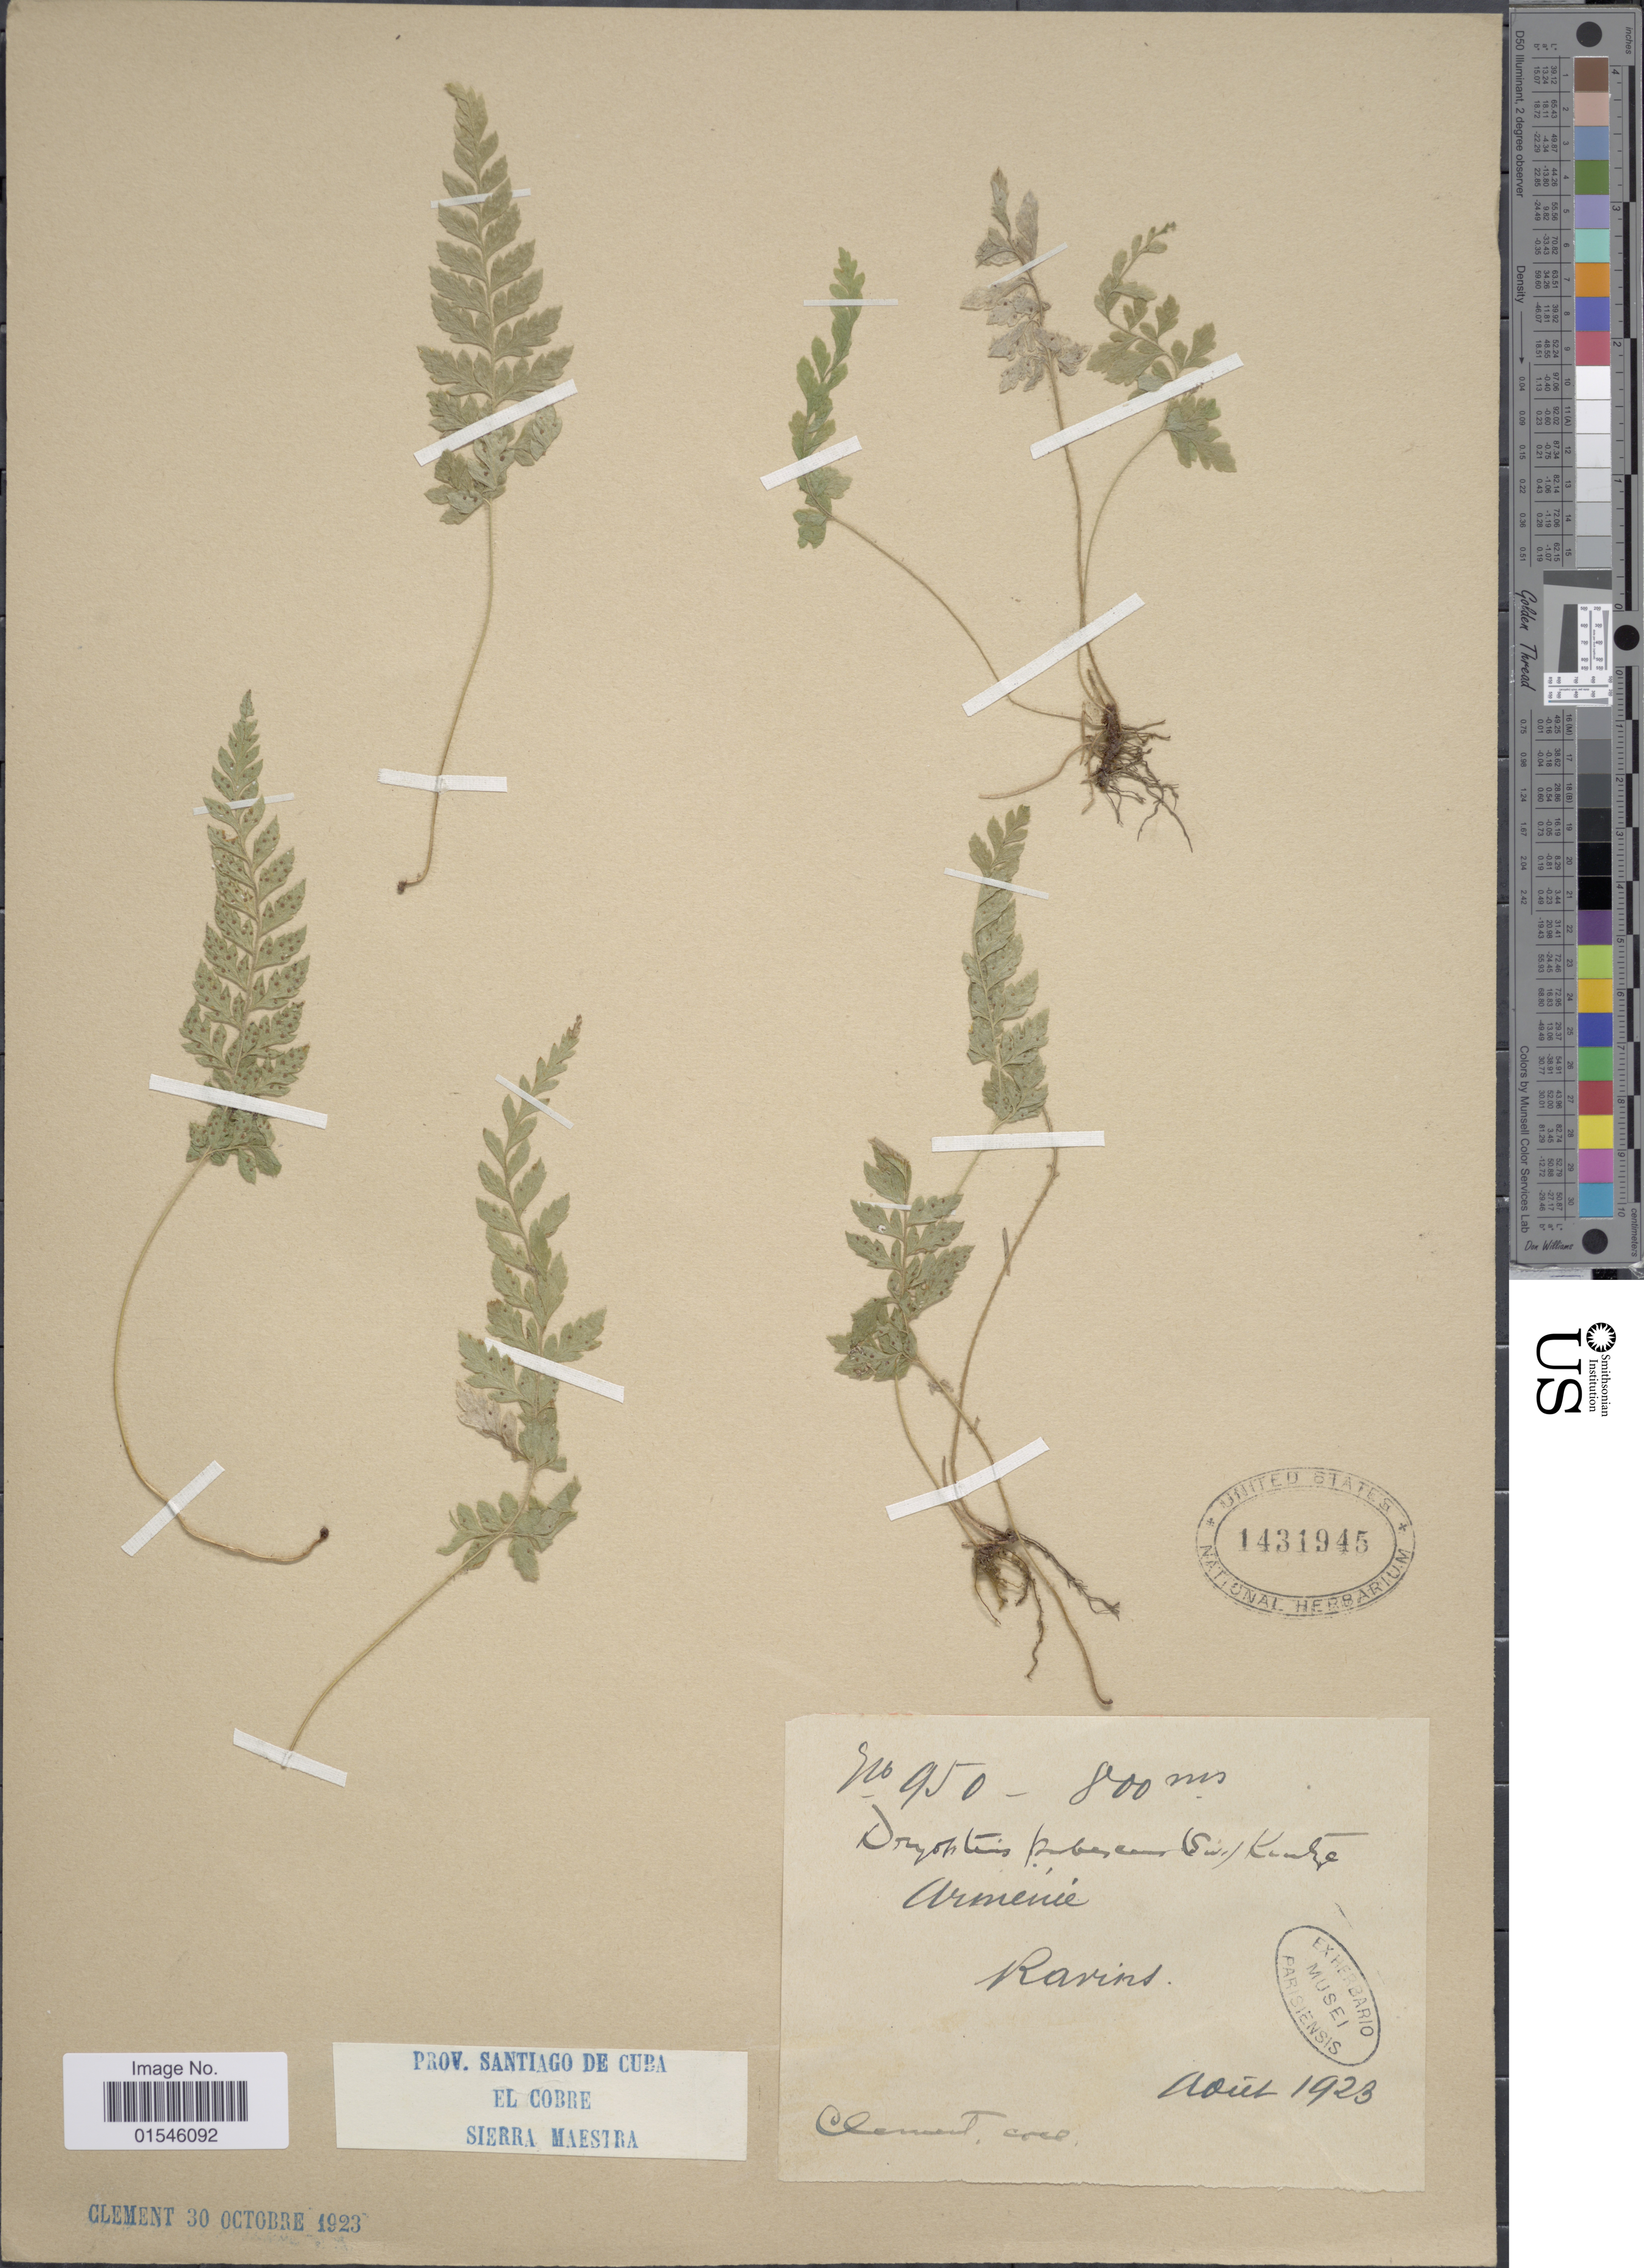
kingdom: Plantae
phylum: Tracheophyta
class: Polypodiopsida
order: Polypodiales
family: Dryopteridaceae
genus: Polystichopsis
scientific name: Polystichopsis pubescens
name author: (L.) C.V. Morton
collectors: -. Clement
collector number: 950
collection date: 1923-08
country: Cuba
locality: Armenie, ravins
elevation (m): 800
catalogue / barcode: US 1431945